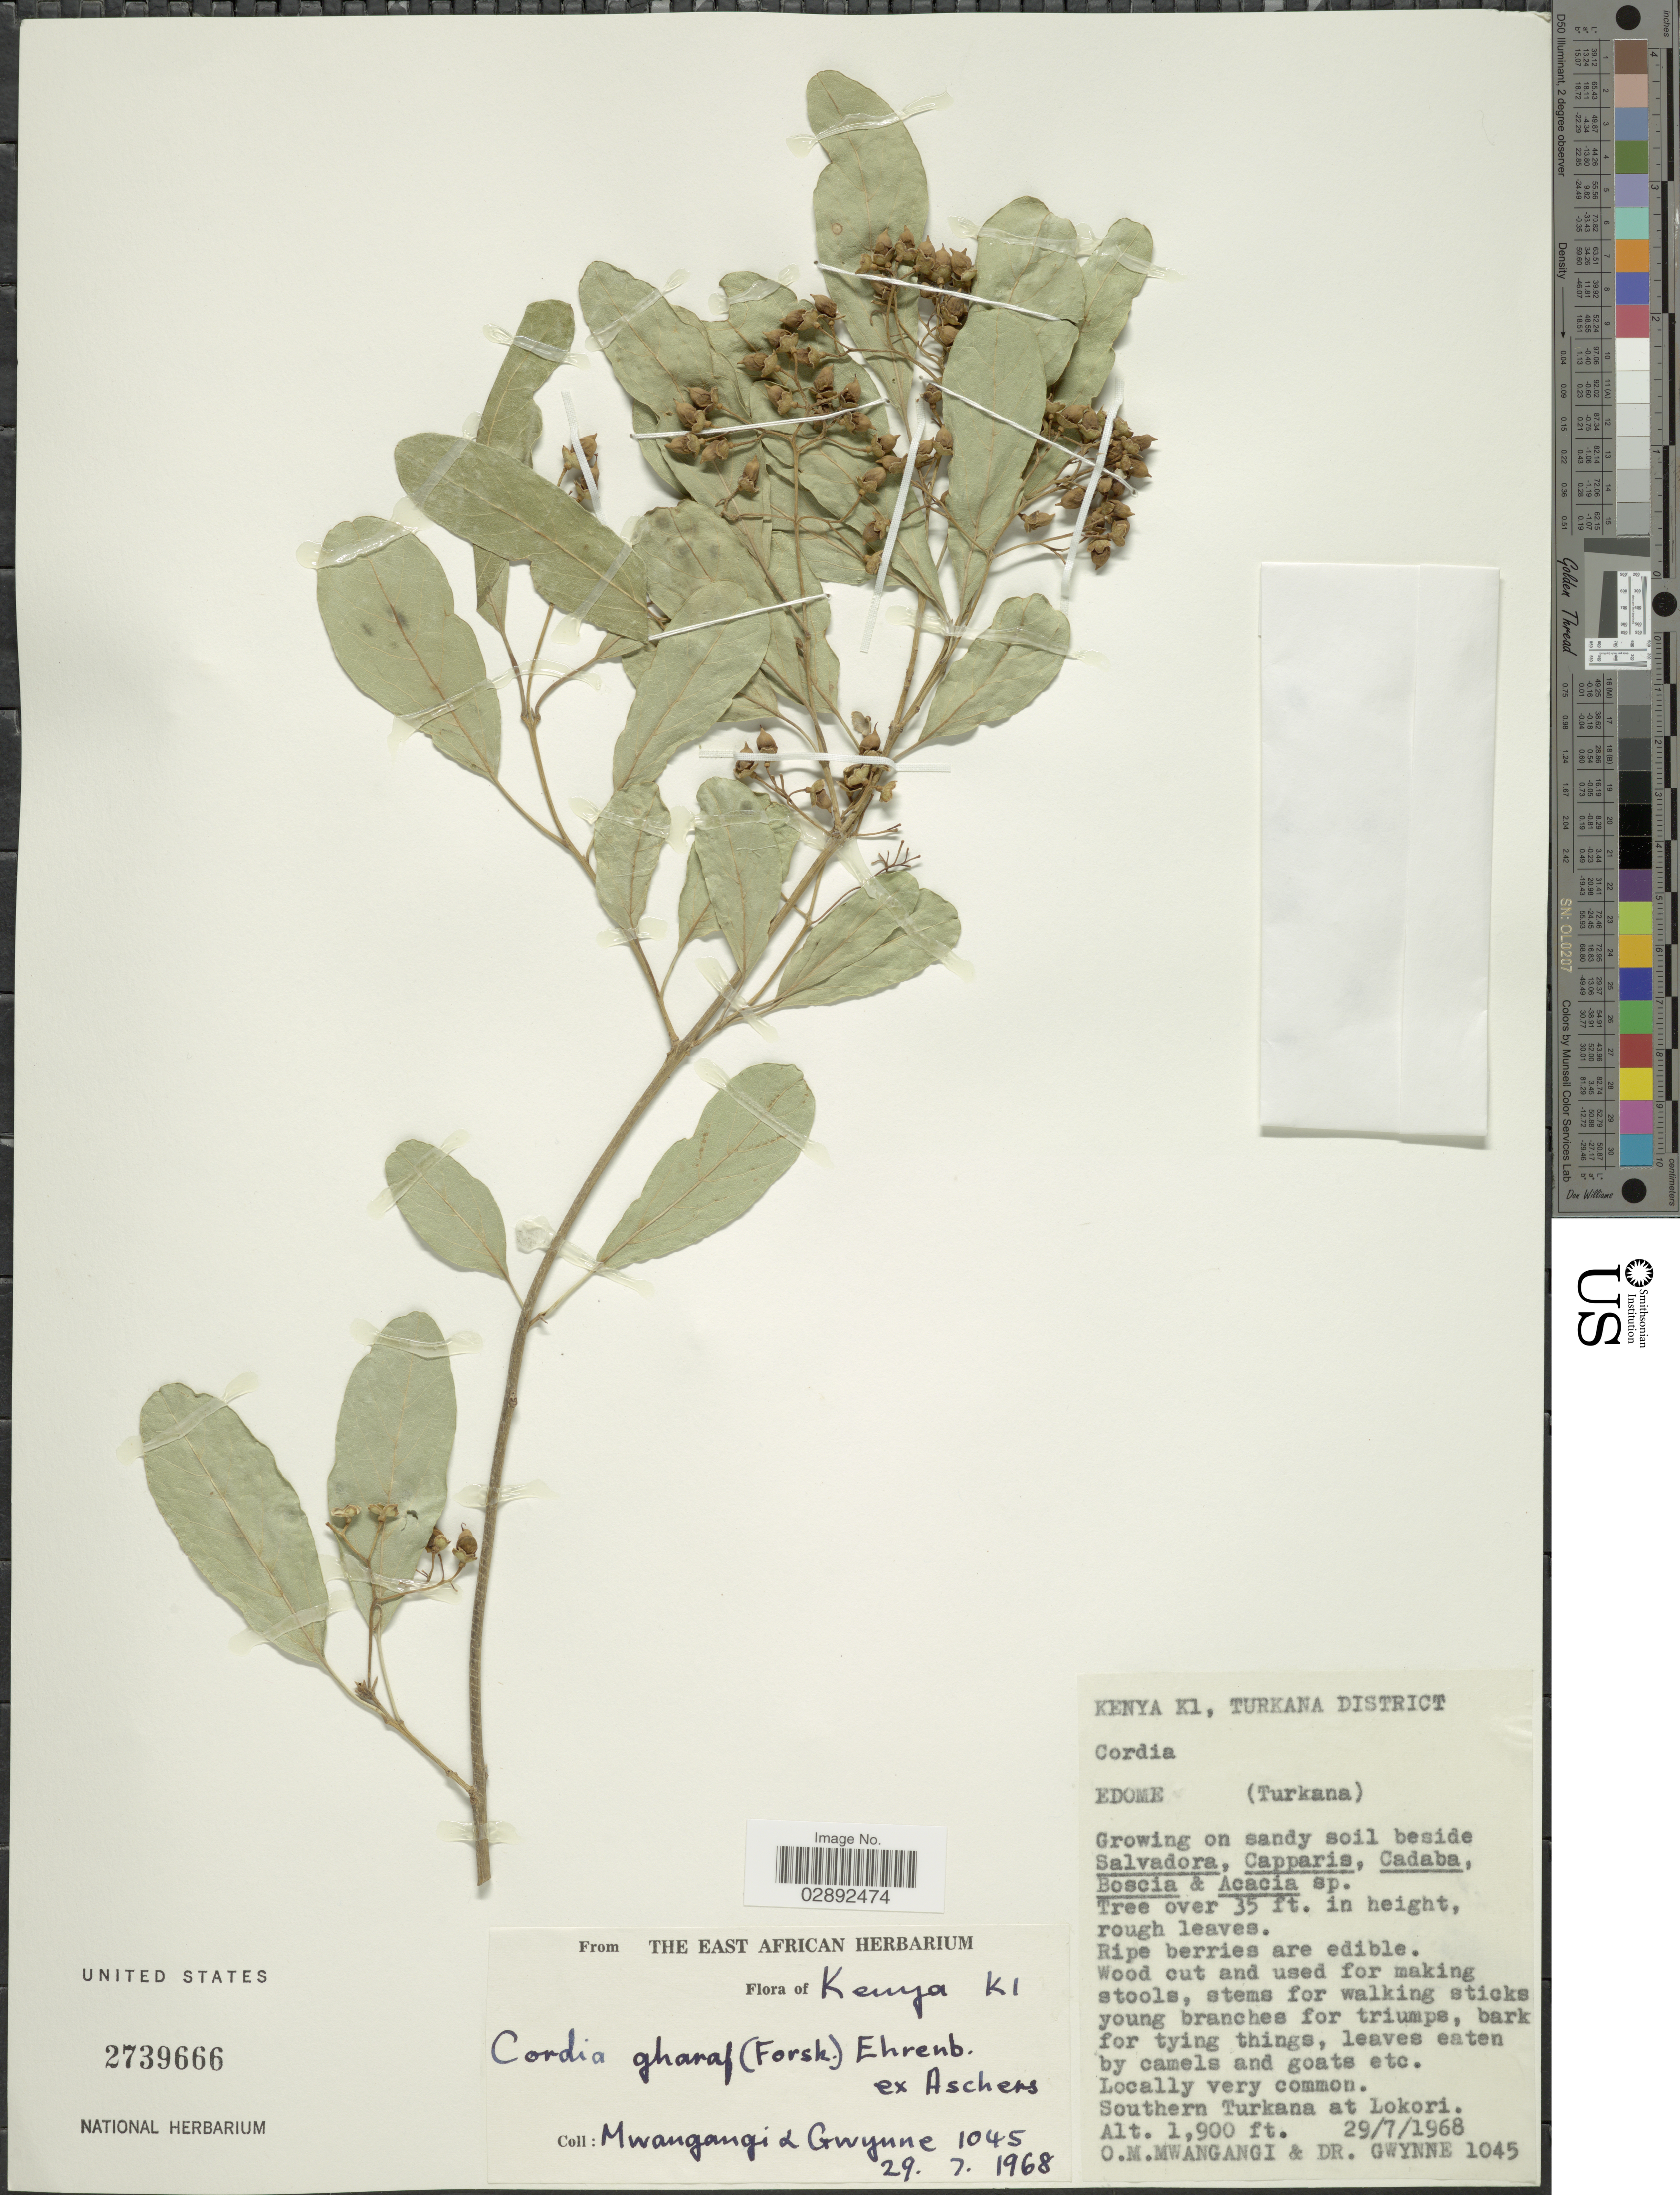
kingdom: Plantae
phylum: Tracheophyta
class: Magnoliopsida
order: Boraginales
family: Cordiaceae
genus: Cordia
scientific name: Cordia gharaf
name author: Ehrenb. ex Asch.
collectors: O. M. Mwangangi & -. Gwynne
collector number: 1045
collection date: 1968-07-29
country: Kenya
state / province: Turkana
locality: K1. Turkana District. Edome. Southern Turkana at Lokori.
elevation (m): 579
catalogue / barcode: US 2739666